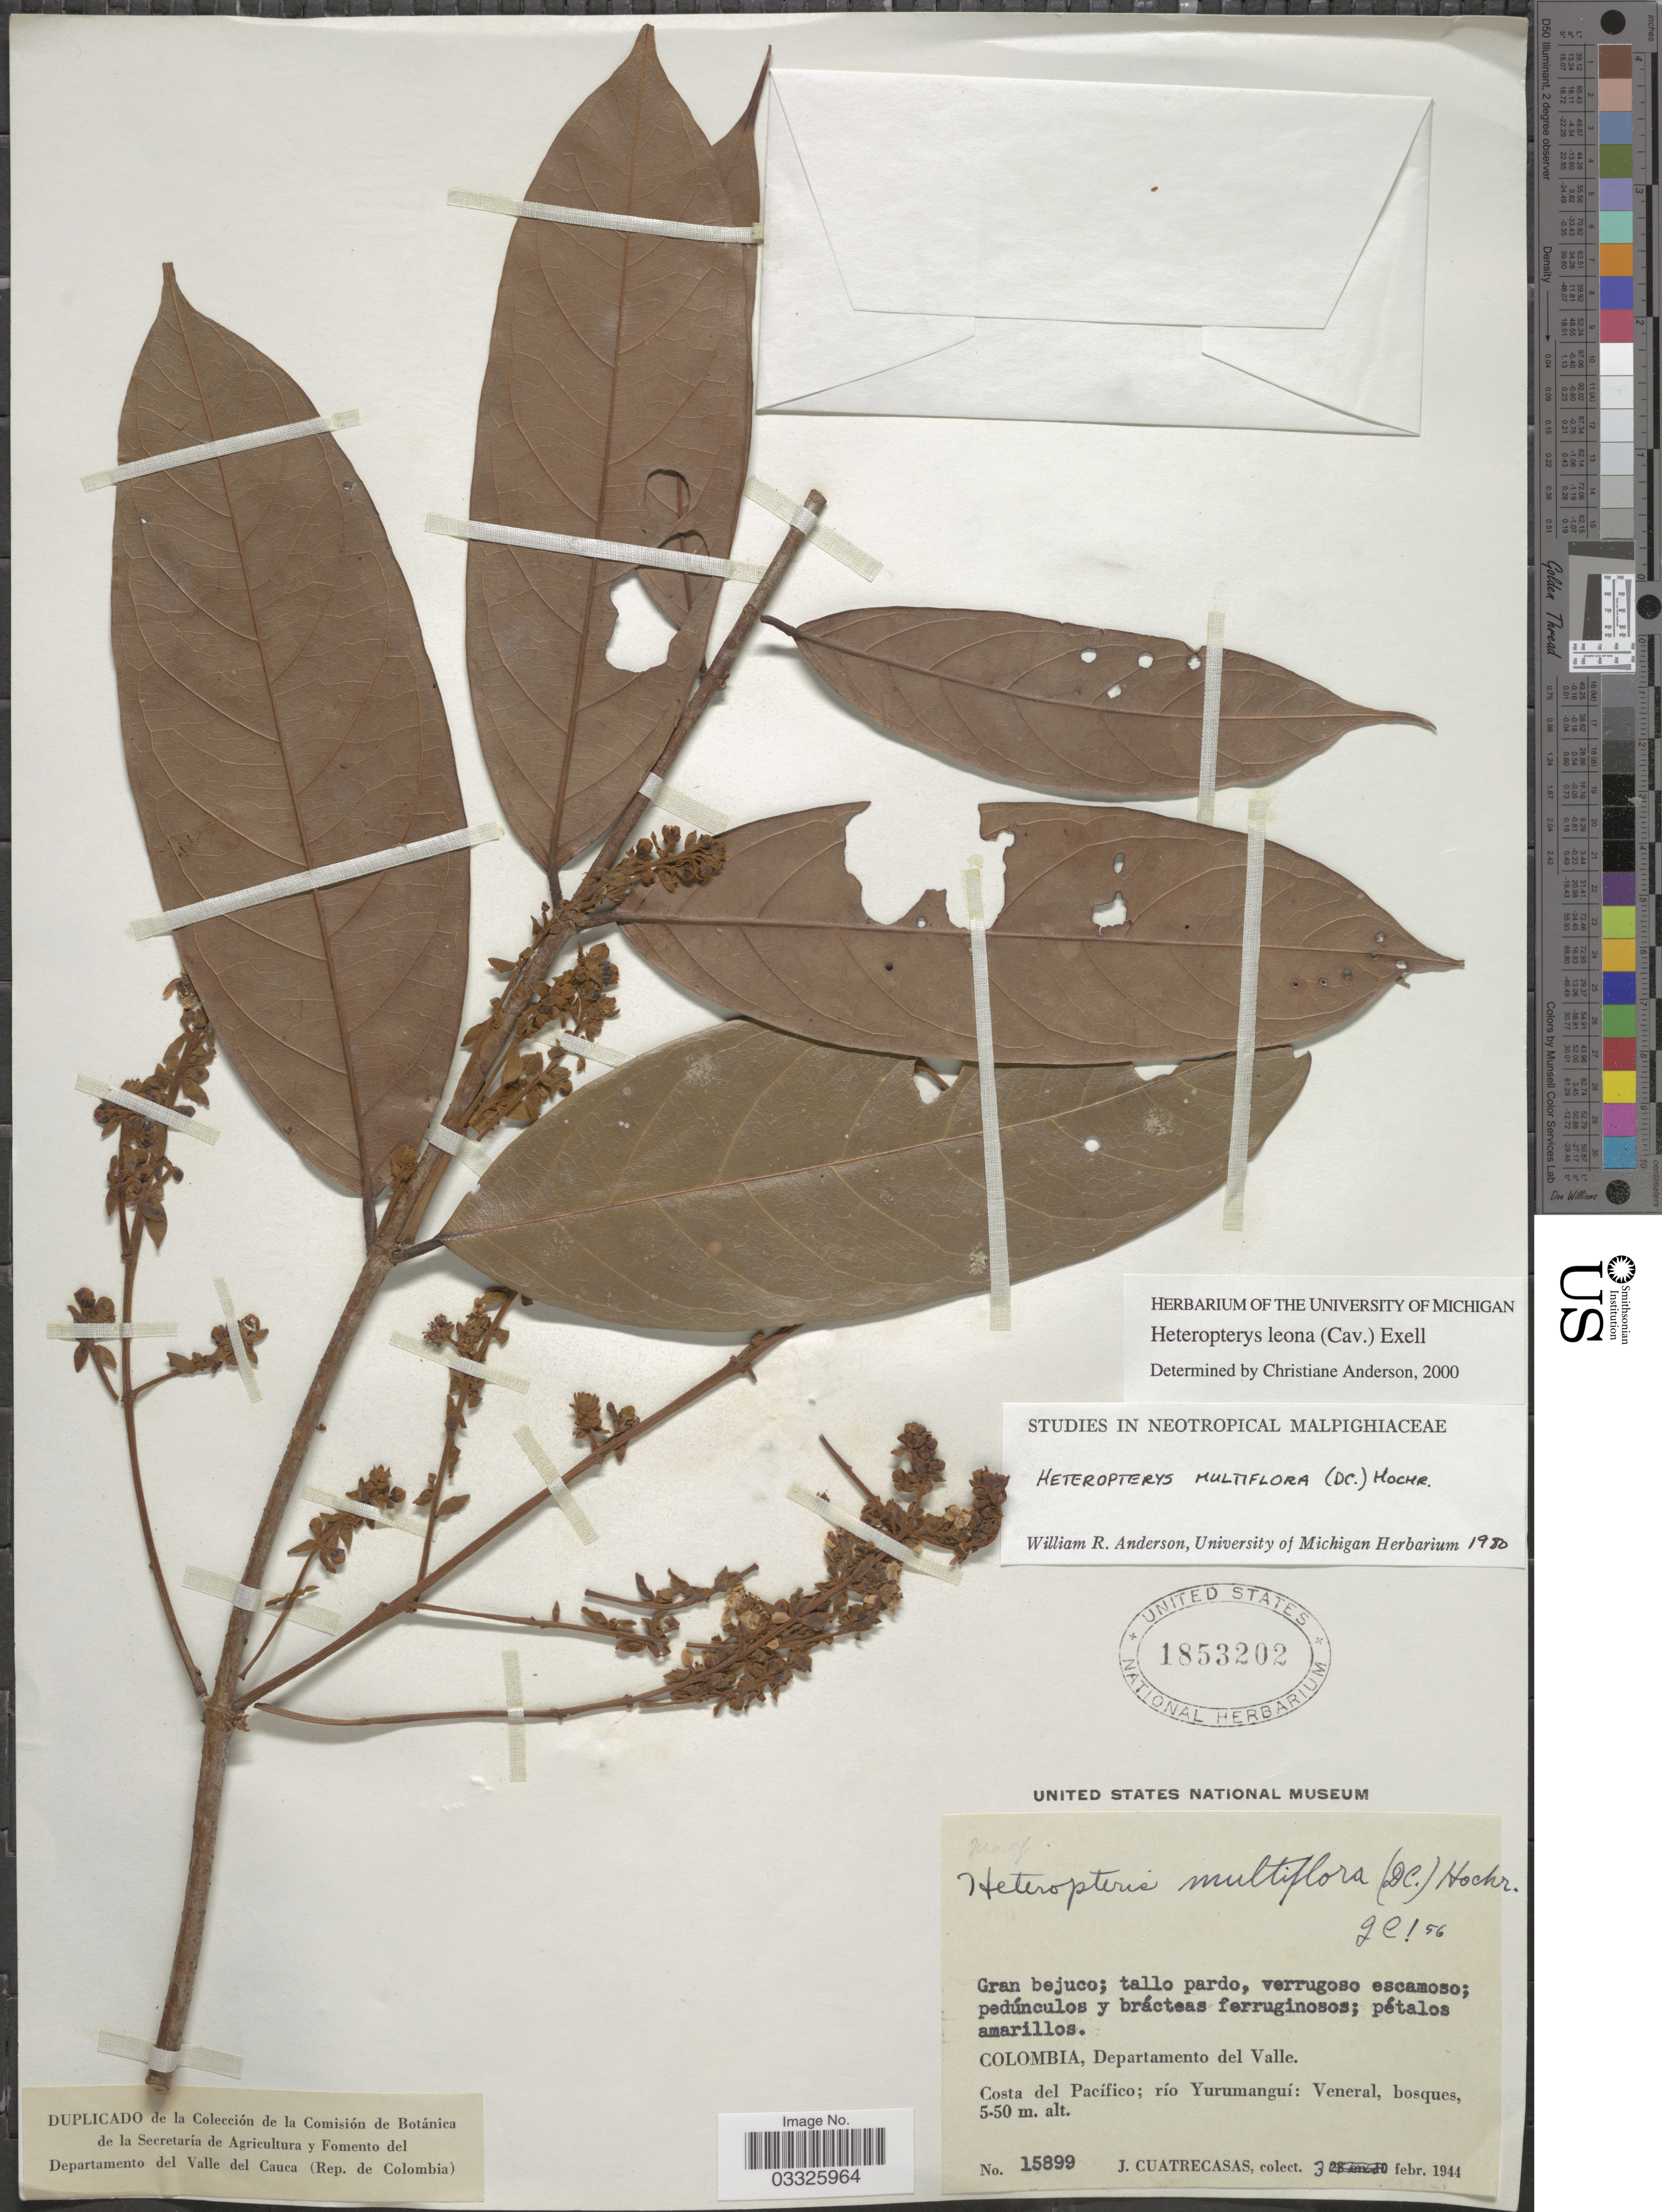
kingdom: Plantae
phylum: Tracheophyta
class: Magnoliopsida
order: Malpighiales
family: Malpighiaceae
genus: Heteropterys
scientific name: Heteropterys leona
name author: (Cav.) Exell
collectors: J. Cuatrecasas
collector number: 15899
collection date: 1944-02-03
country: Colombia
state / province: Valle del Cauca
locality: Departamento del Valle. Costa del Pacífico; río Yurumanguí.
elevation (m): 5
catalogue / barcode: US 1853202